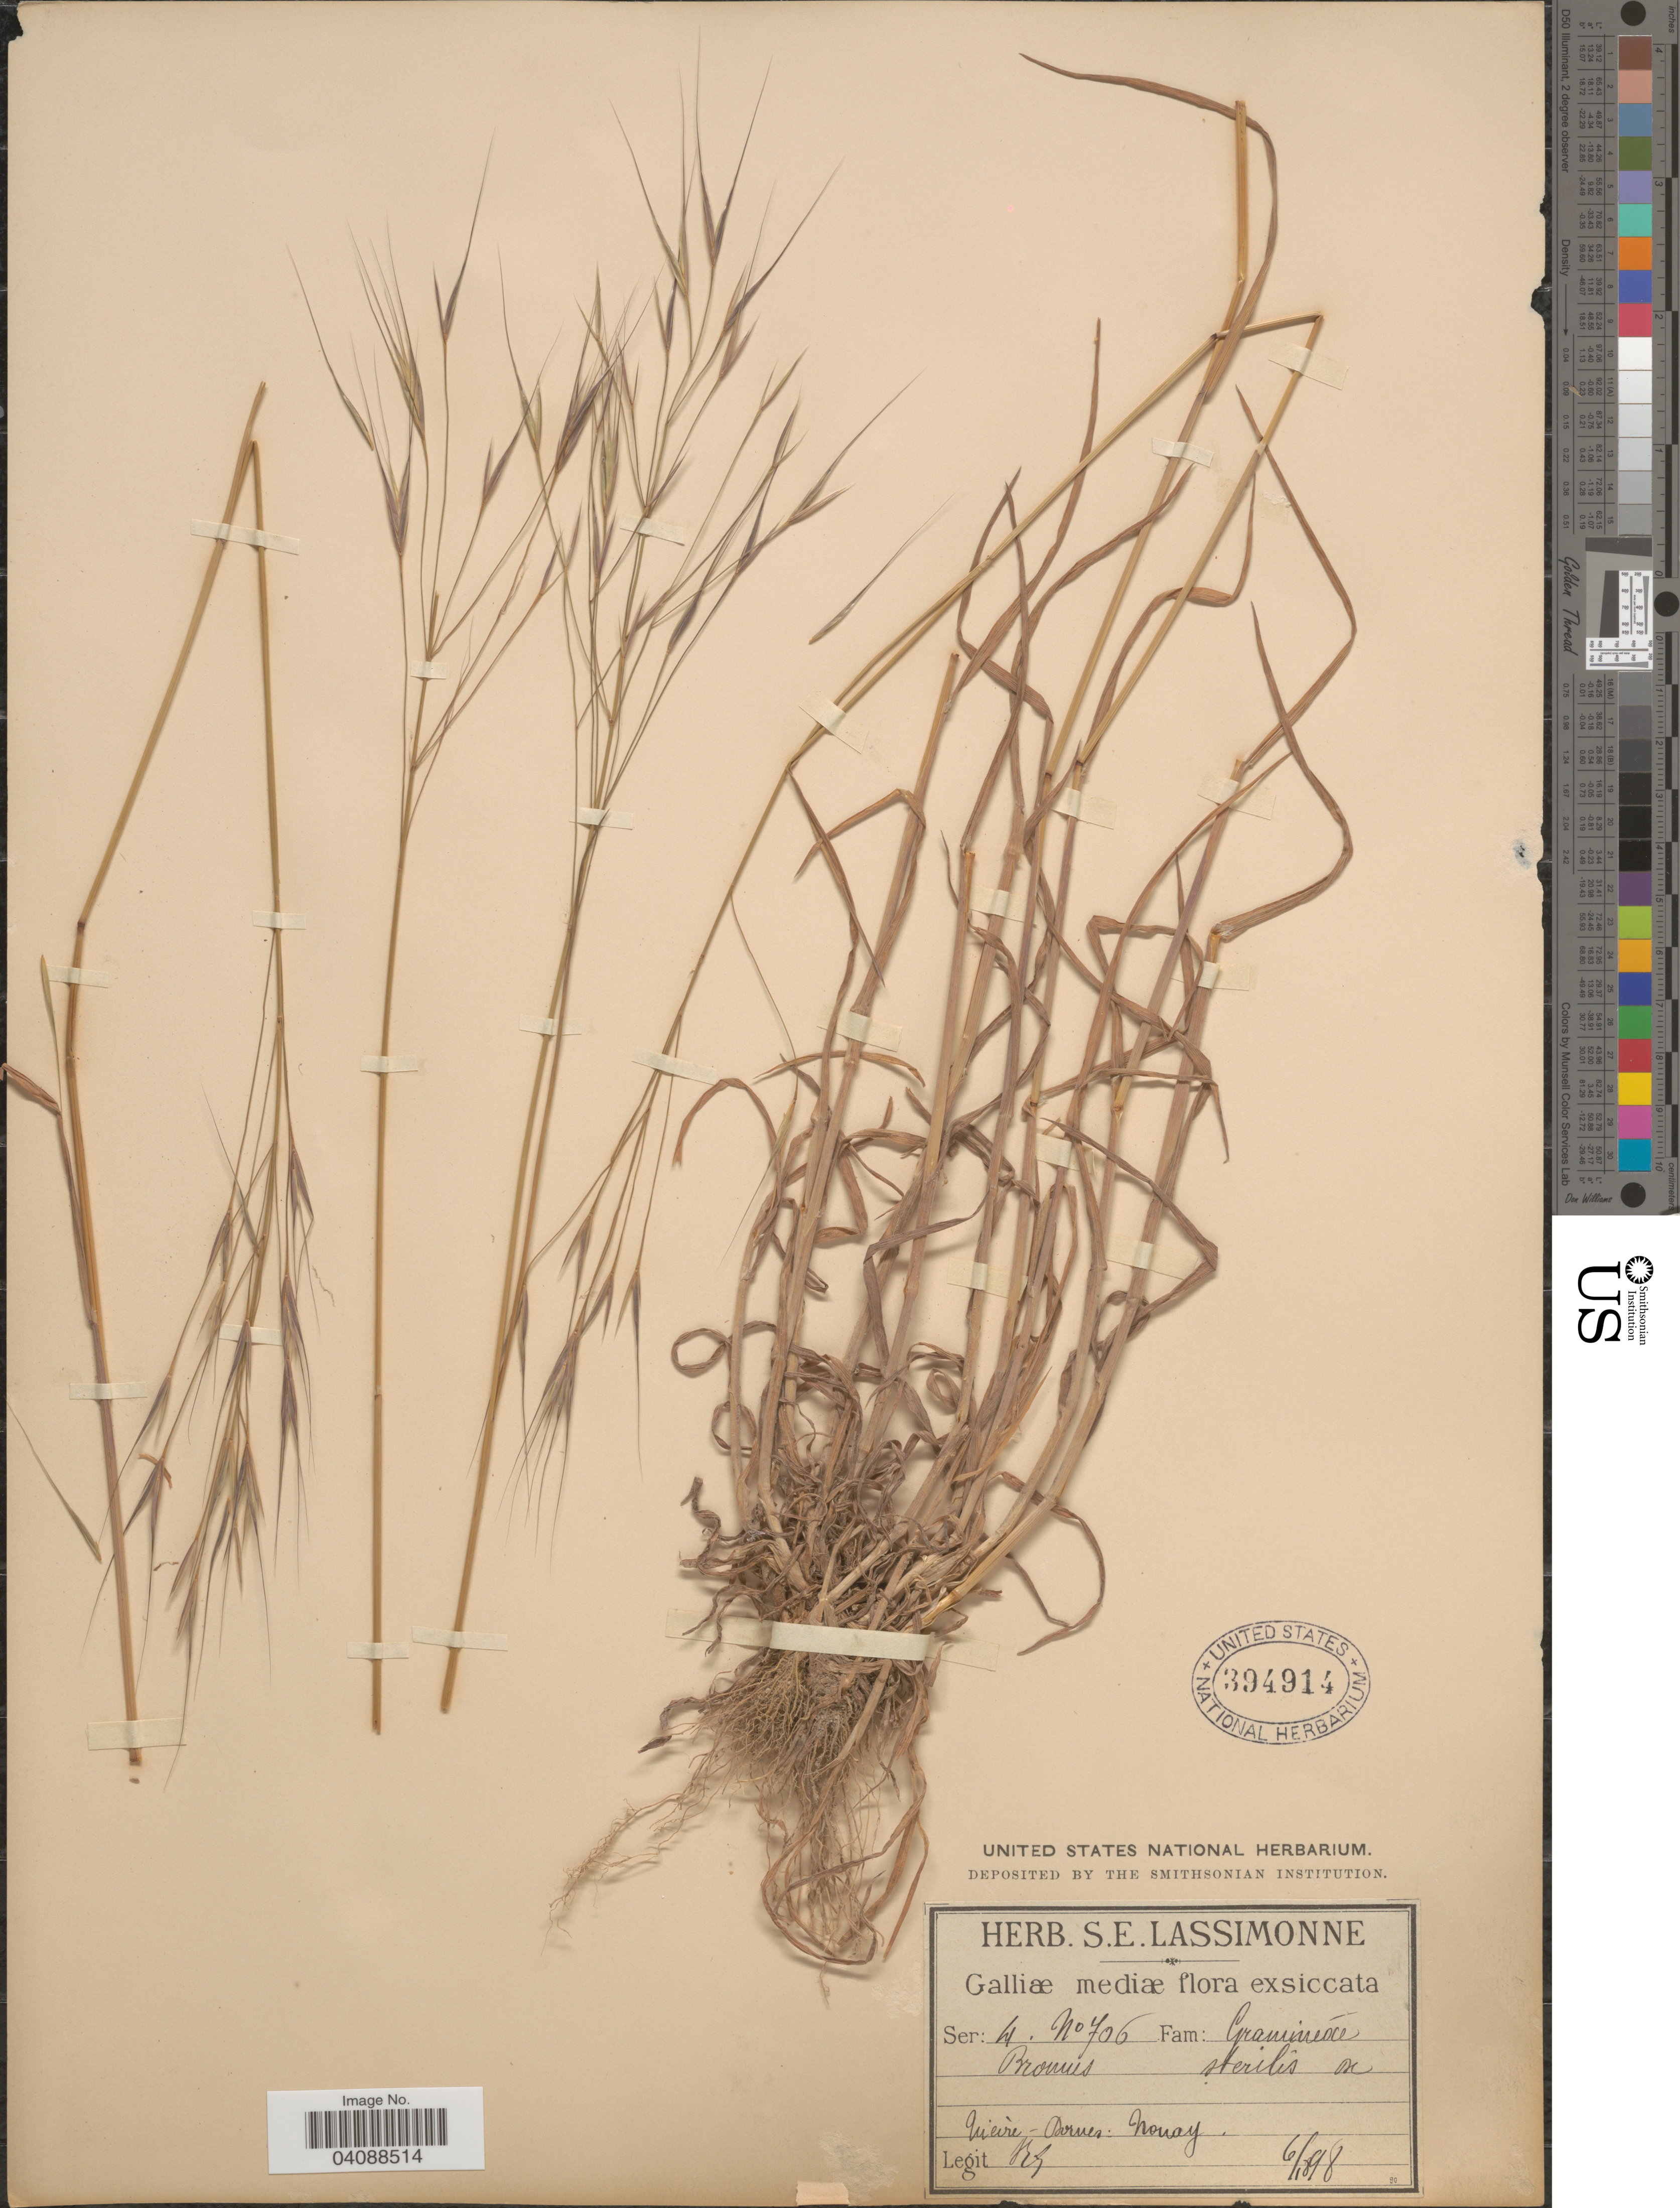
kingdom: Plantae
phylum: Tracheophyta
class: Liliopsida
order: Poales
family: Poaceae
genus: Bromus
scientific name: Bromus sterilis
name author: L.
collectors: S. Lassimonne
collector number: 706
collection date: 1898-06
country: France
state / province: Bourgogne-Franche-Comté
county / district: Nièvre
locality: Galliæ mediæ. Nièvre - Dornes: Nouay.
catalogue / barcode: US 394914